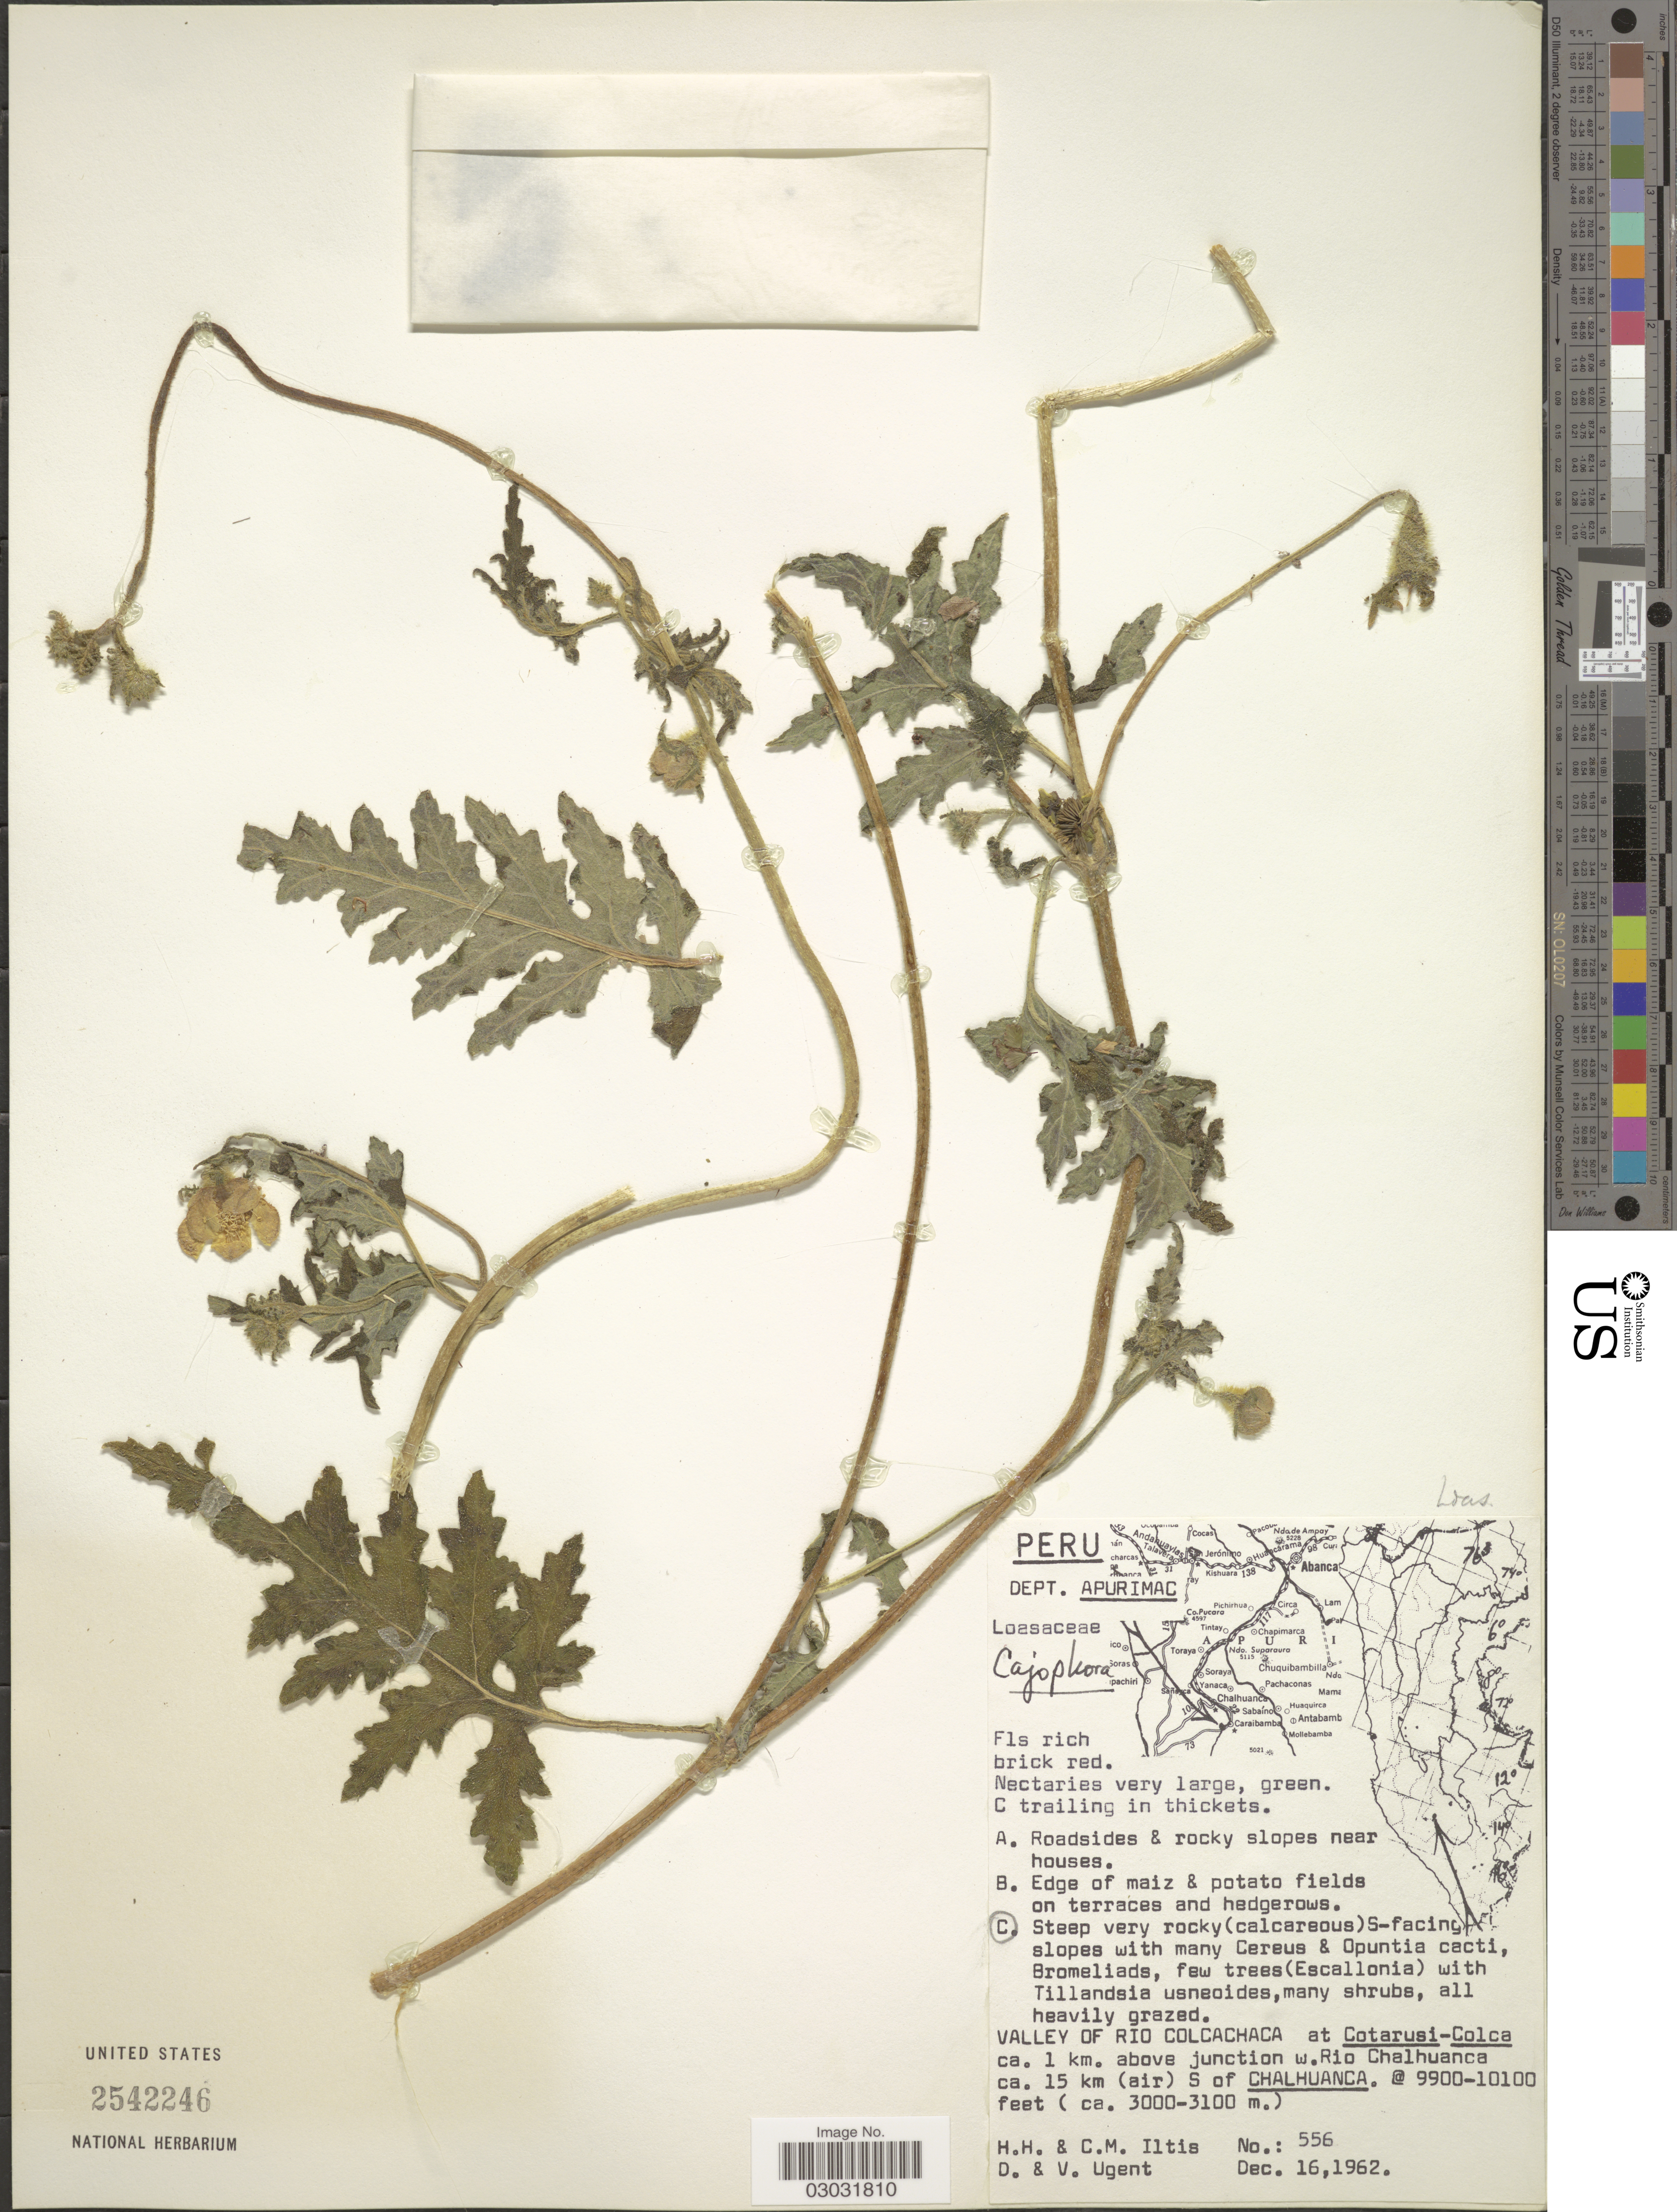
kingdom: Plantae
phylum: Tracheophyta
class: Magnoliopsida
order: Cornales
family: Loasaceae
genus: Caiophora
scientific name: Caiophora sp.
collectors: H. H. Iltis, C. M Iltis, D. Ugent & V. Ugent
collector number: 556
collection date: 1962-12-16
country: Peru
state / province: Apurímac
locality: Dept. Apurimac. Valley of Rio Colcachaca at Cotarusi-Colca ca. 1 km. above junction w. Rio Chalhuanca ca. 15 km (air) S of Chalhuanca.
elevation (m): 3000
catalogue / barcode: US 2542246